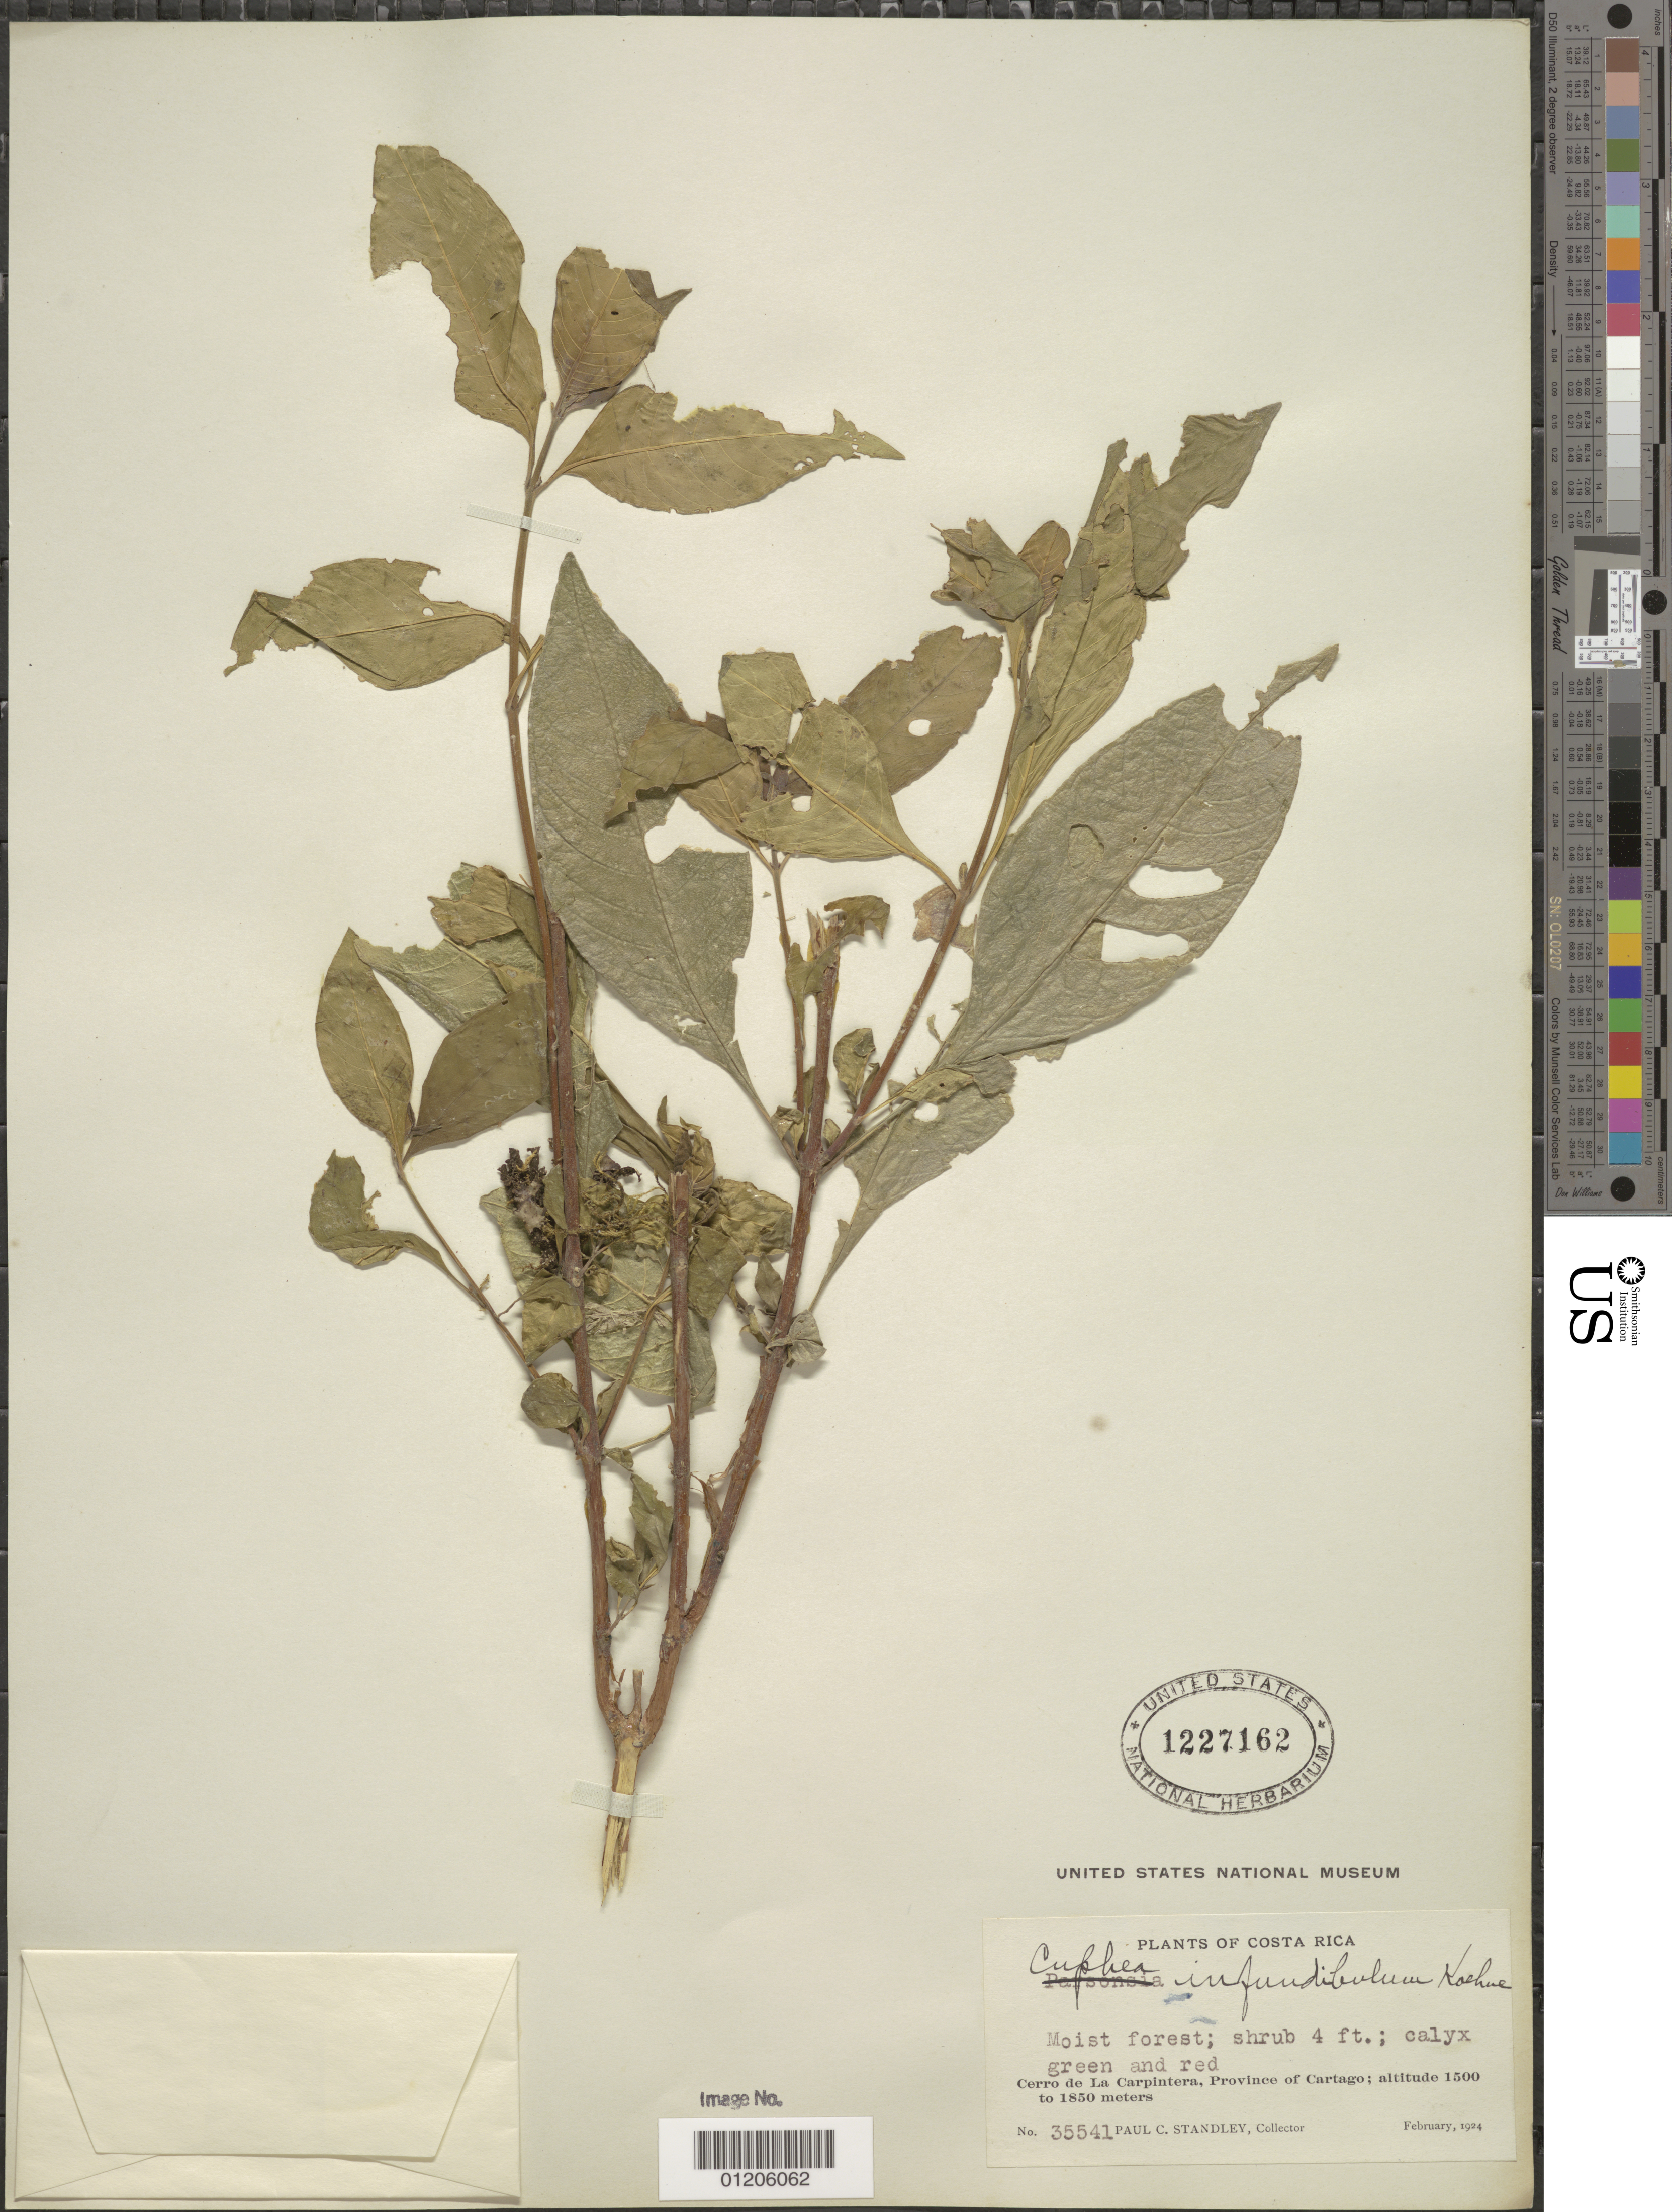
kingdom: Plantae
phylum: Tracheophyta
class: Magnoliopsida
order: Myrtales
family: Lythraceae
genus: Cuphea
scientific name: Cuphea infundibulum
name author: Koehne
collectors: P. C. Standley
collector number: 35541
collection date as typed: Feb 1924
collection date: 1924-02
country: Costa Rica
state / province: Cartago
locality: Cerro de La Carpintera.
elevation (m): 1500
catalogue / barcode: US 1227162